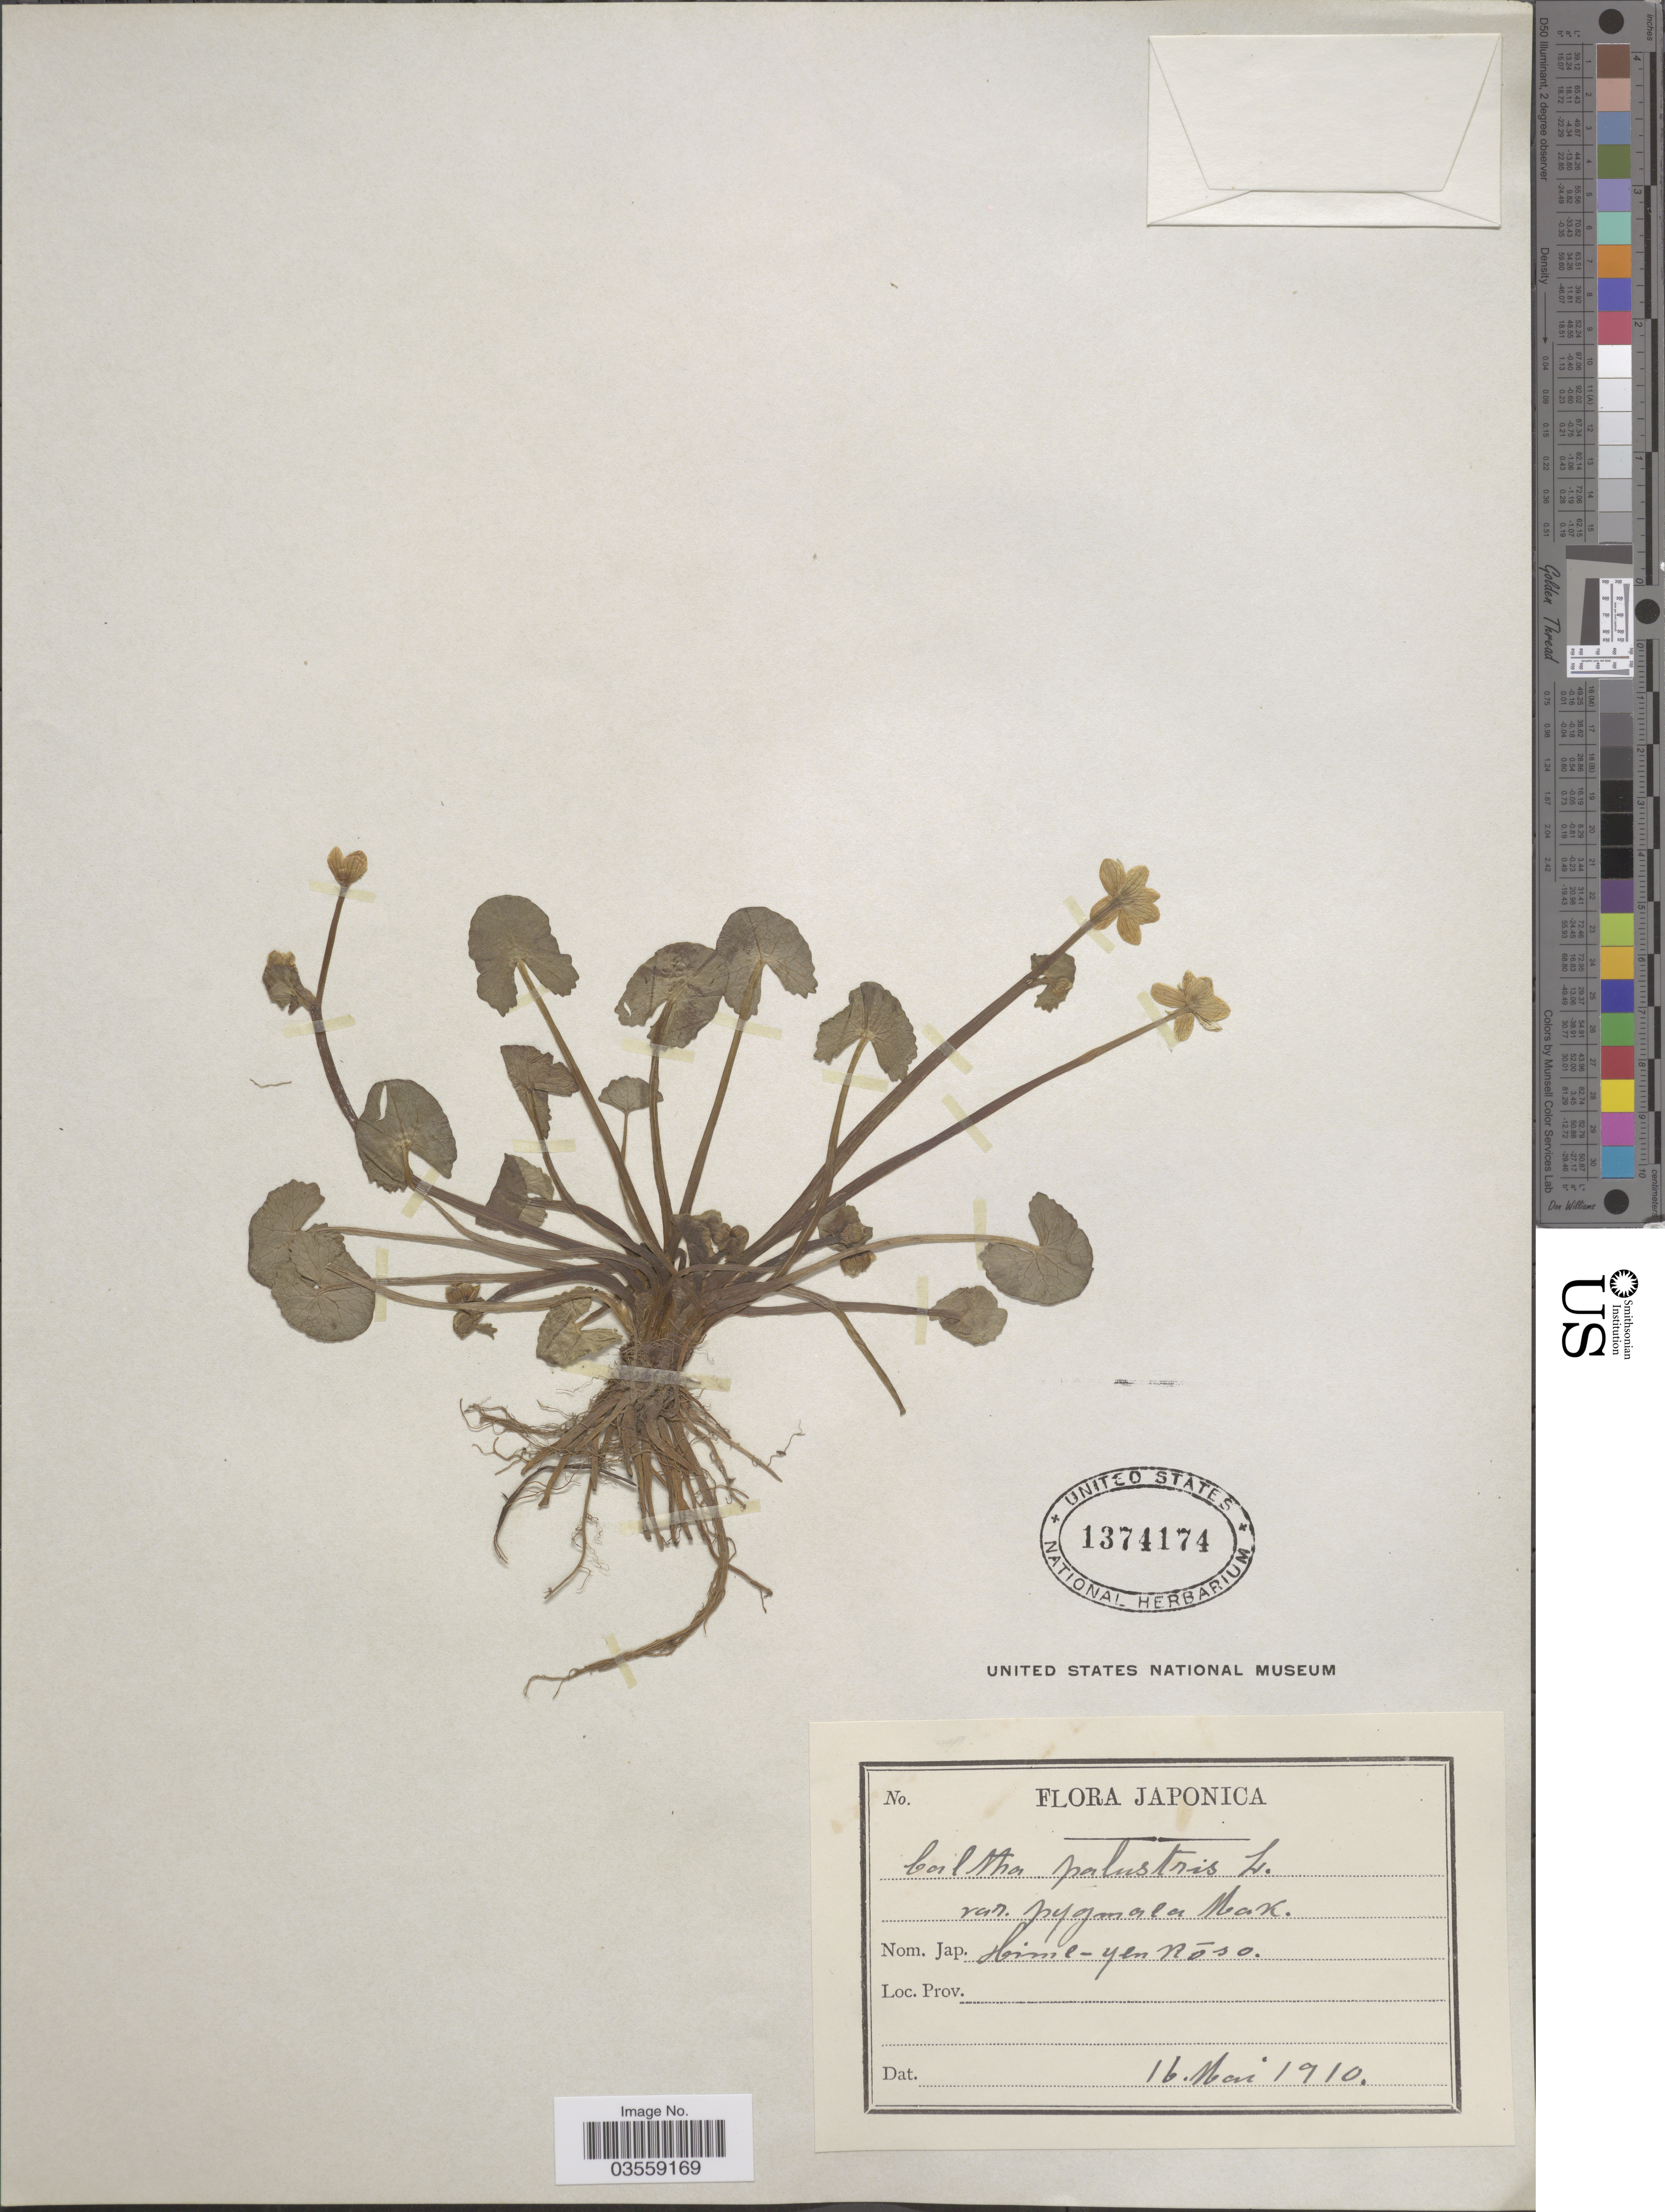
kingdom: Plantae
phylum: Tracheophyta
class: Magnoliopsida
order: Ranunculales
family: Ranunculaceae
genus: Caltha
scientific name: Caltha palustris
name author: L.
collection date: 1910-05-16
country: Japan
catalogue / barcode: US 1374174